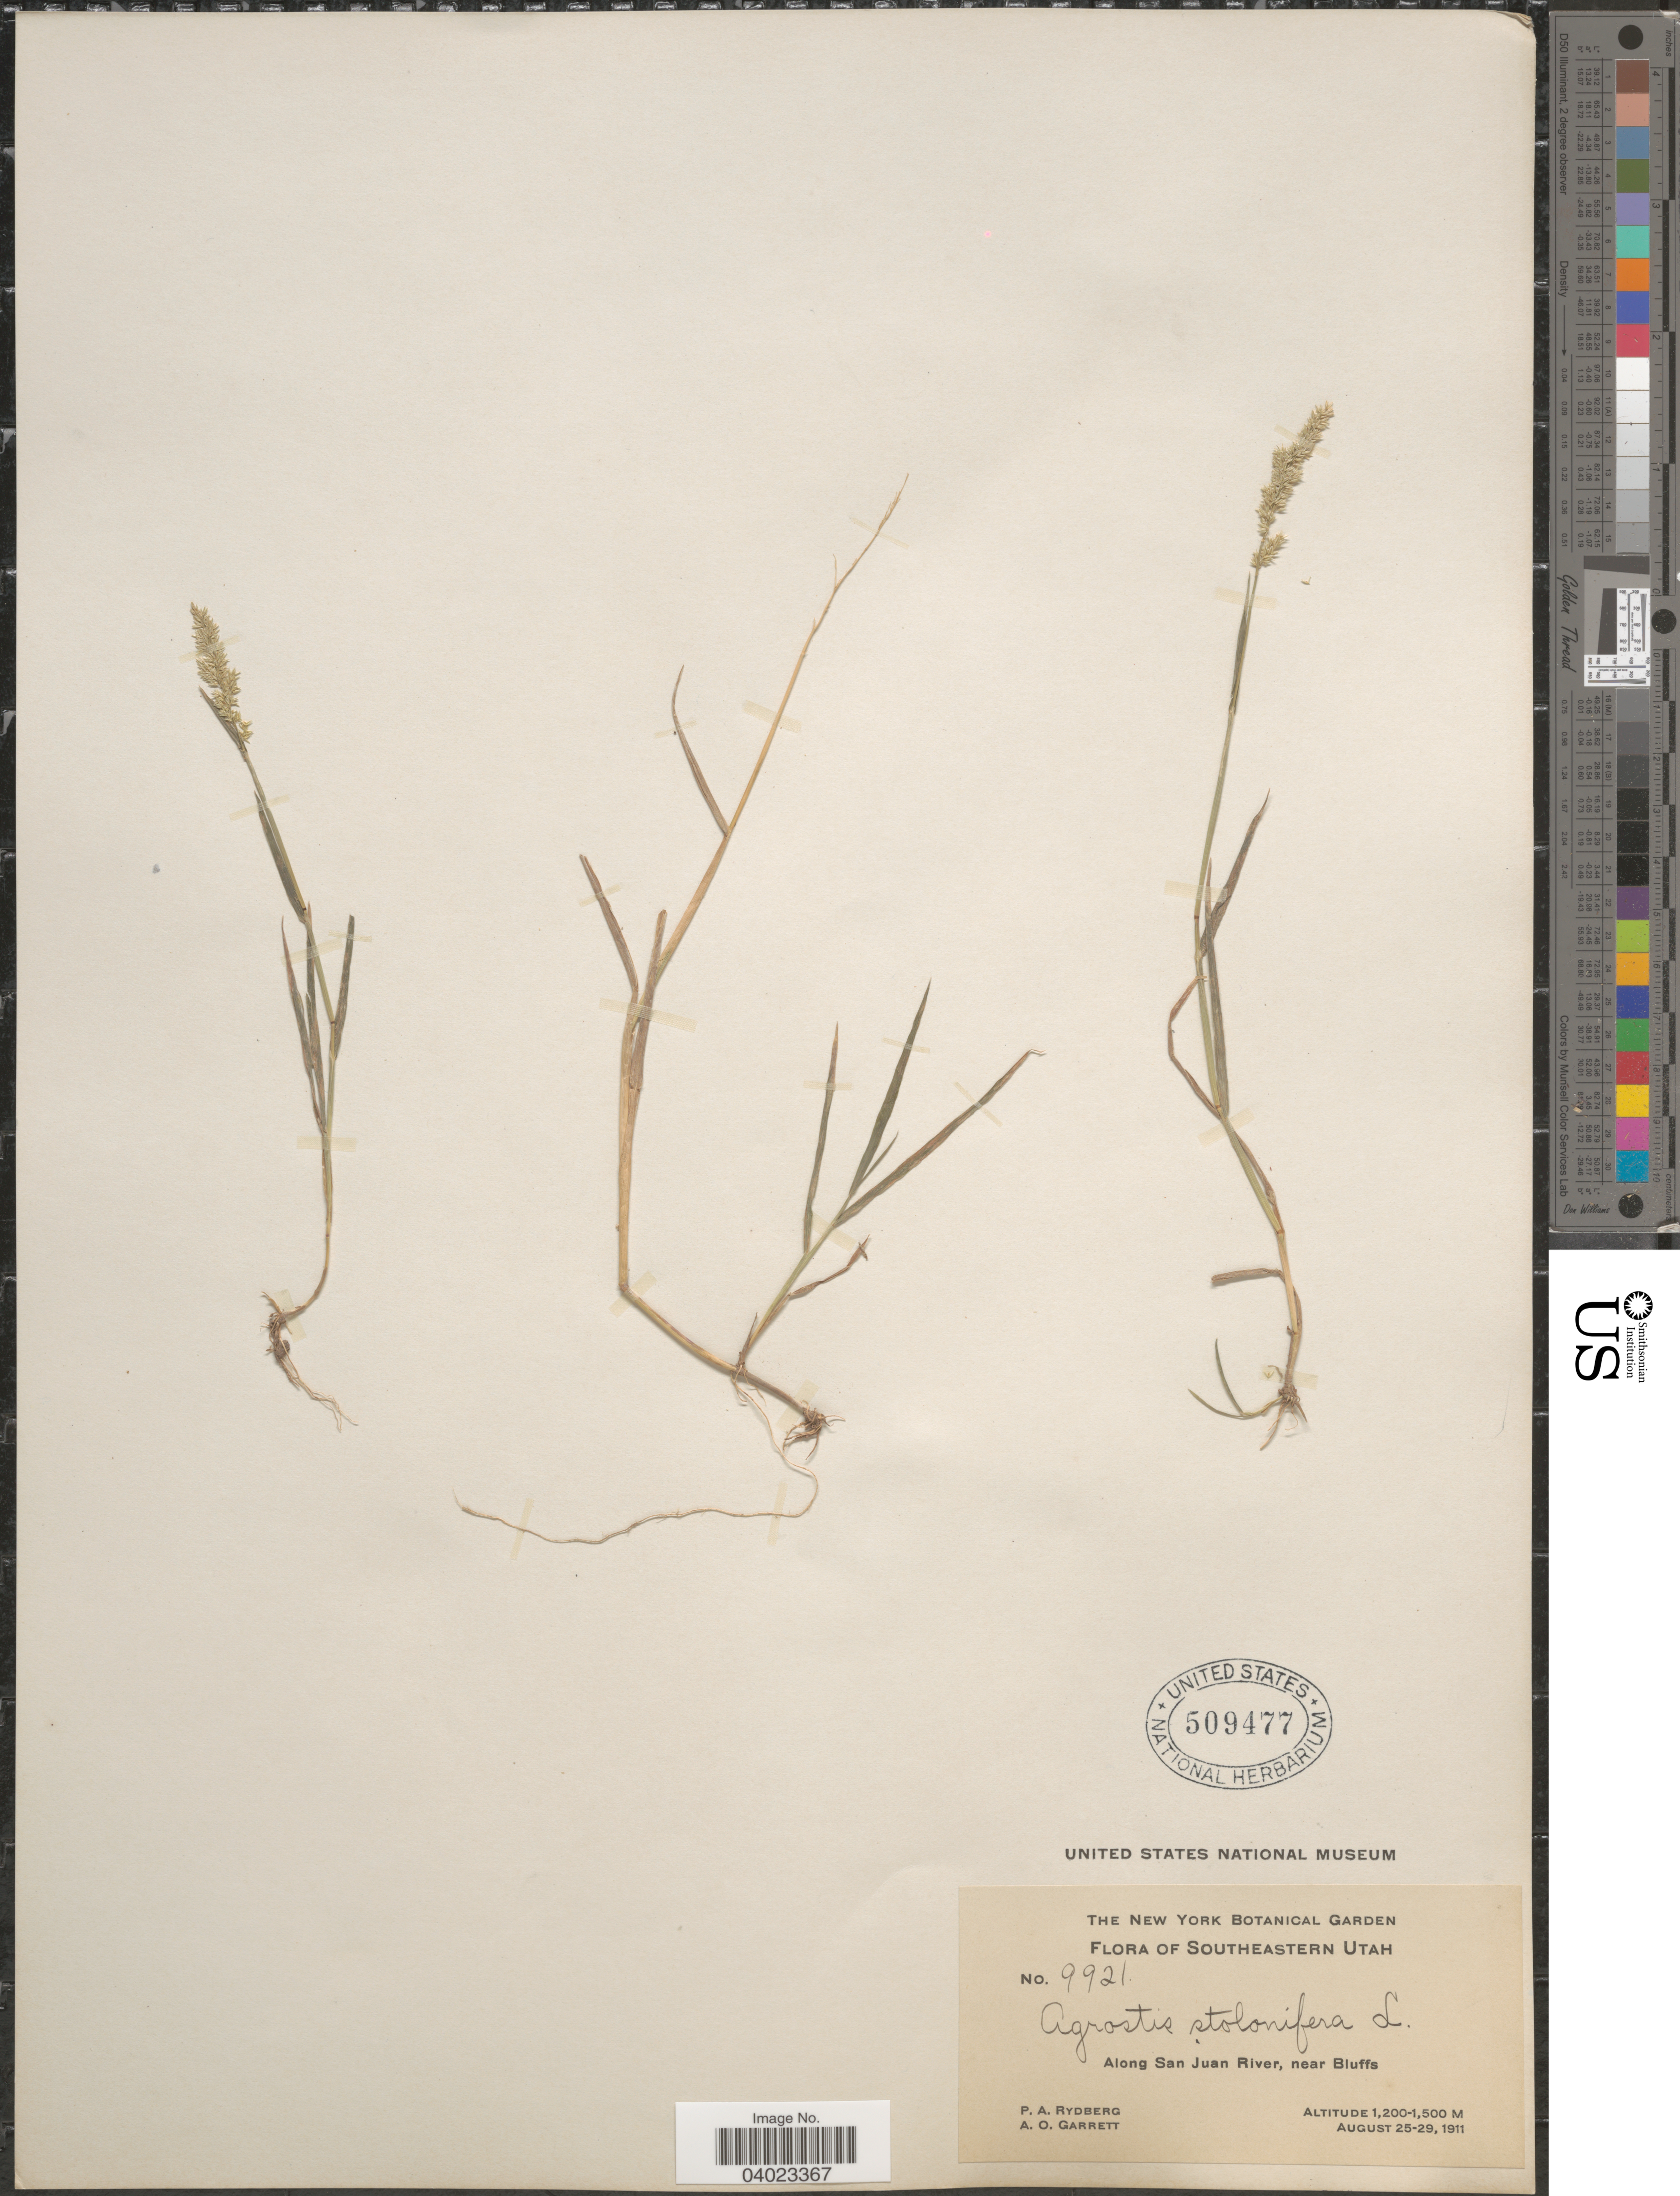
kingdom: Plantae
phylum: Tracheophyta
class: Liliopsida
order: Poales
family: Poaceae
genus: Agrostis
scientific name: Agrostis stolonifera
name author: L.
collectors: P. A. Rydberg & A. O. Garrett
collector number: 9921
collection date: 1911-08-25/1911-08-29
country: United States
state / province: Utah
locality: Southeastern Utah. Along San Juan River, near Bluffs.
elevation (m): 1200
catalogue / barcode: US 509477